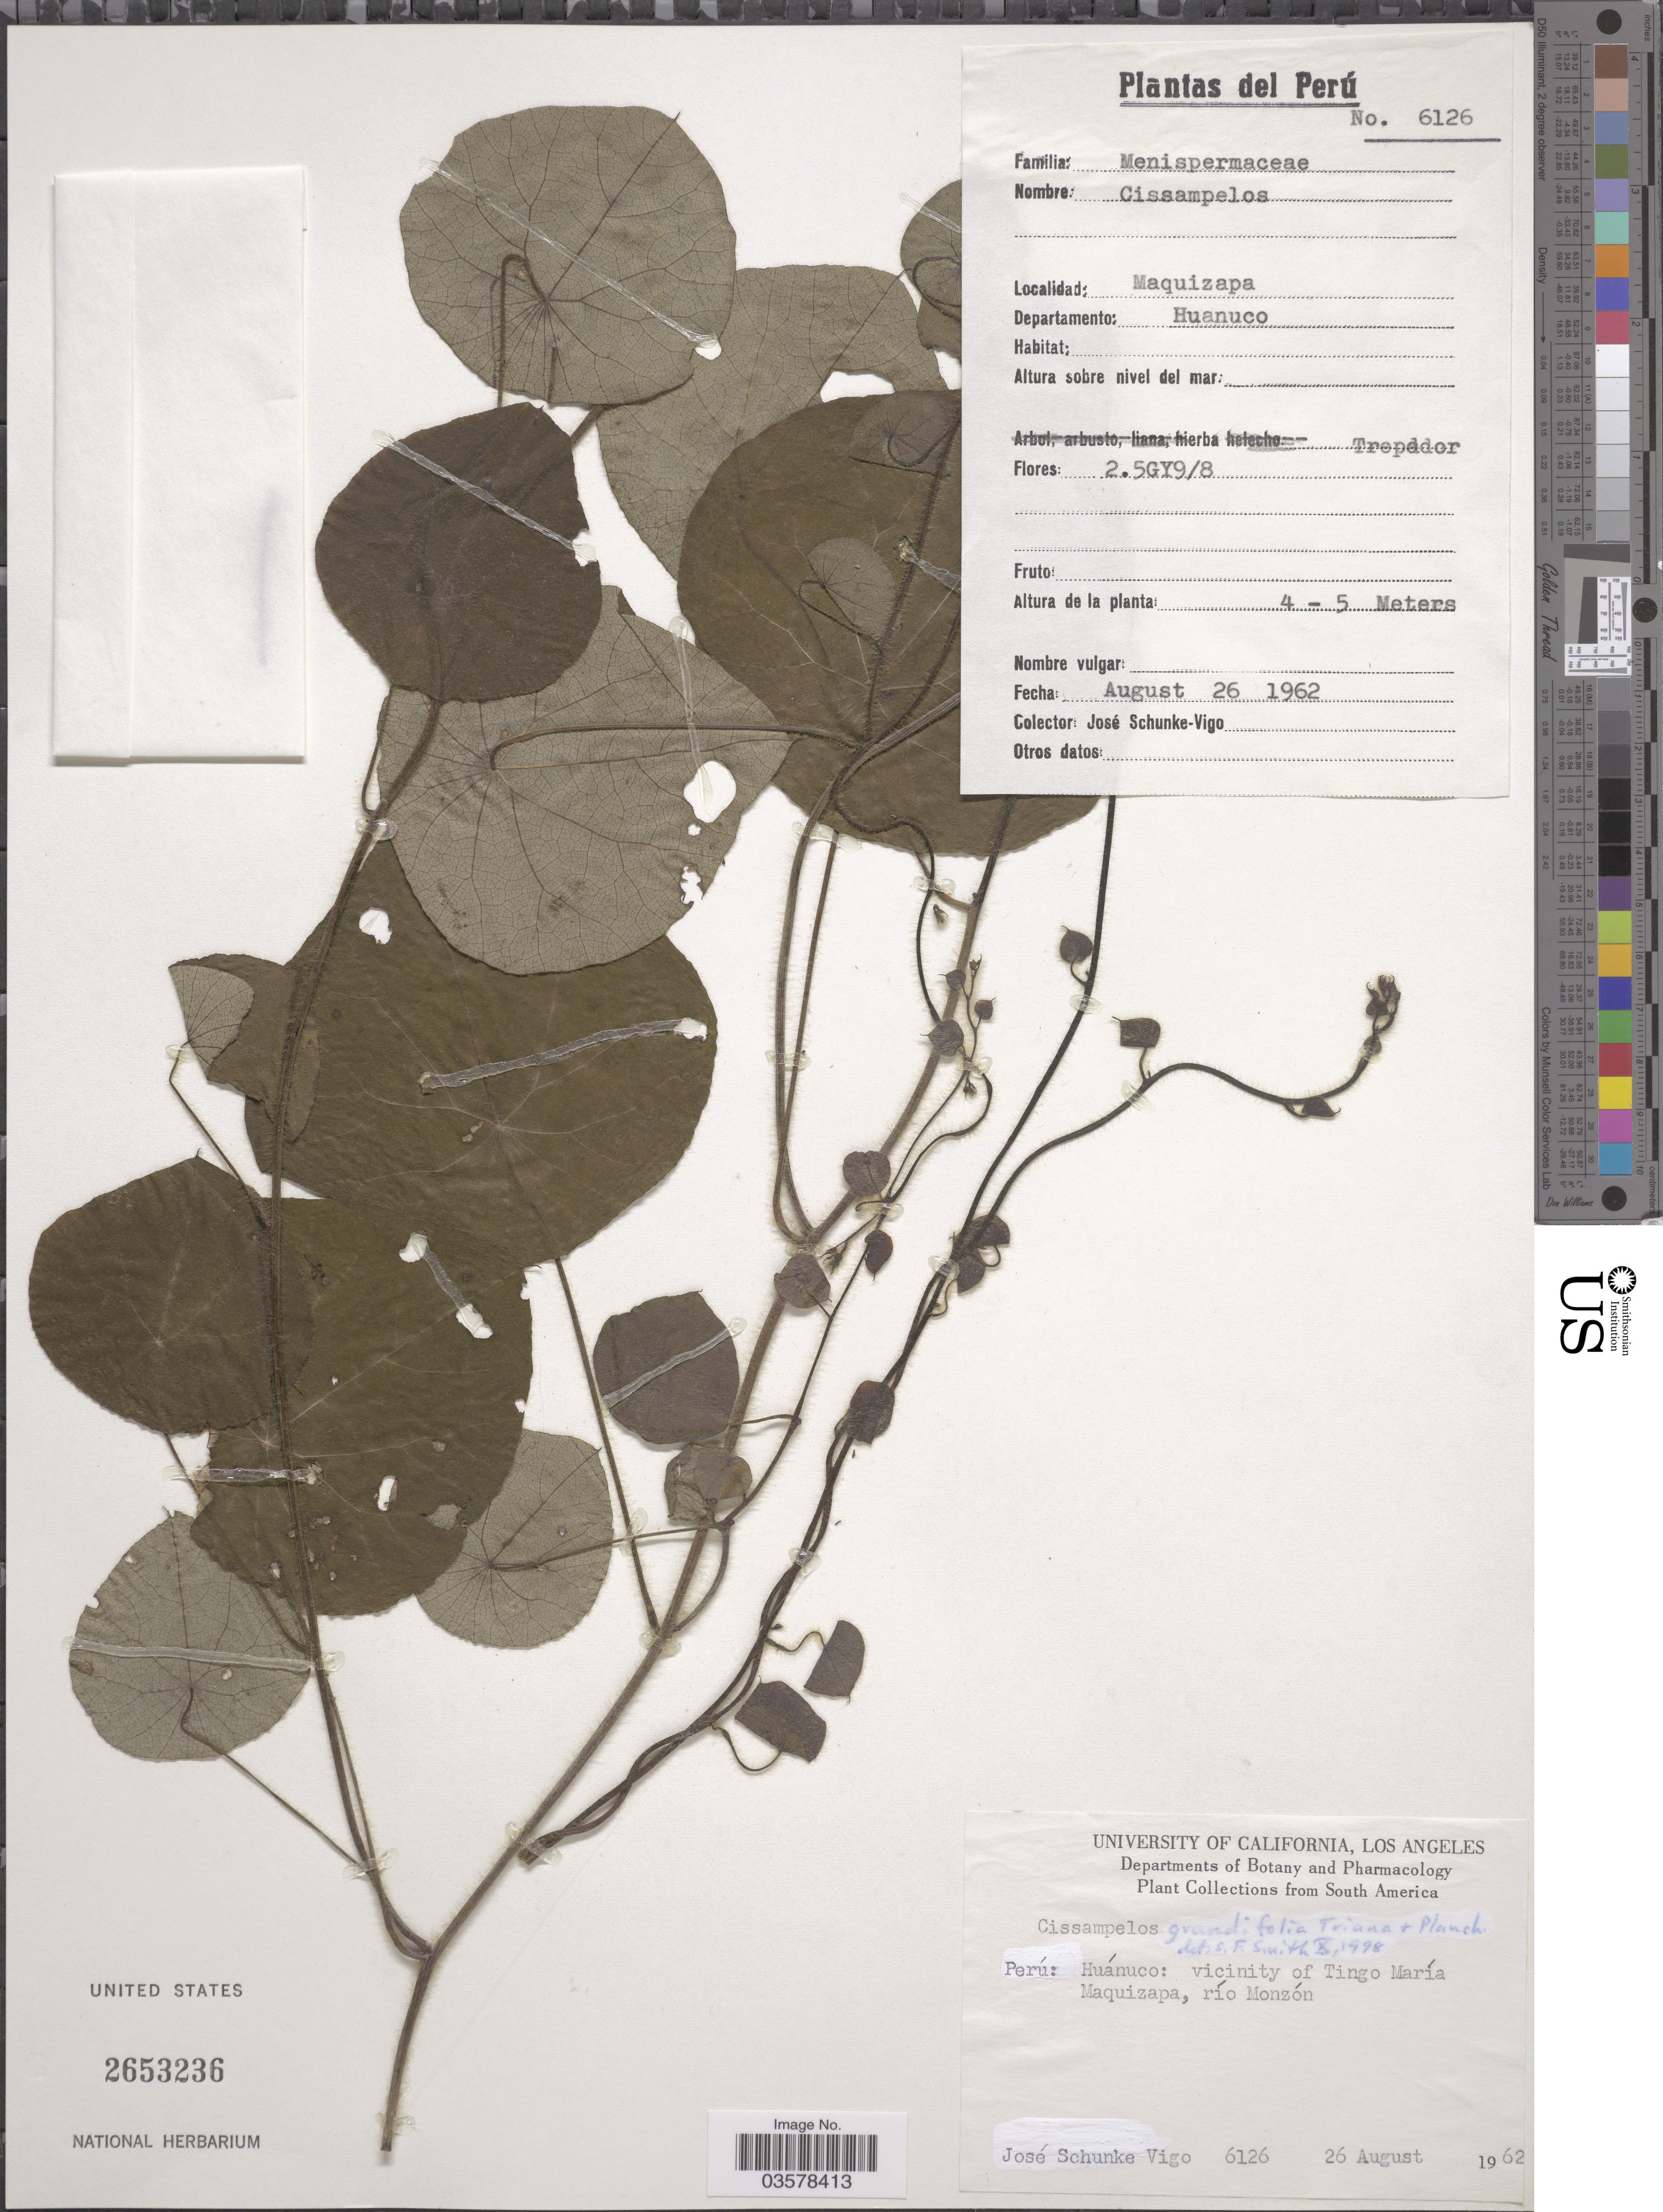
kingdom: Plantae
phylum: Tracheophyta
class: Magnoliopsida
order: Ranunculales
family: Menispermaceae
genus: Cissampelos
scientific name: Cissampelos sp.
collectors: J. Schunke Vigo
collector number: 6126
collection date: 1962-08-26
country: Peru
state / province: Huánuco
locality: Vicinity of Tingo María. Maquizapa, río Monzón. Departamento: Huanuco.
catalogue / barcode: US 2653236